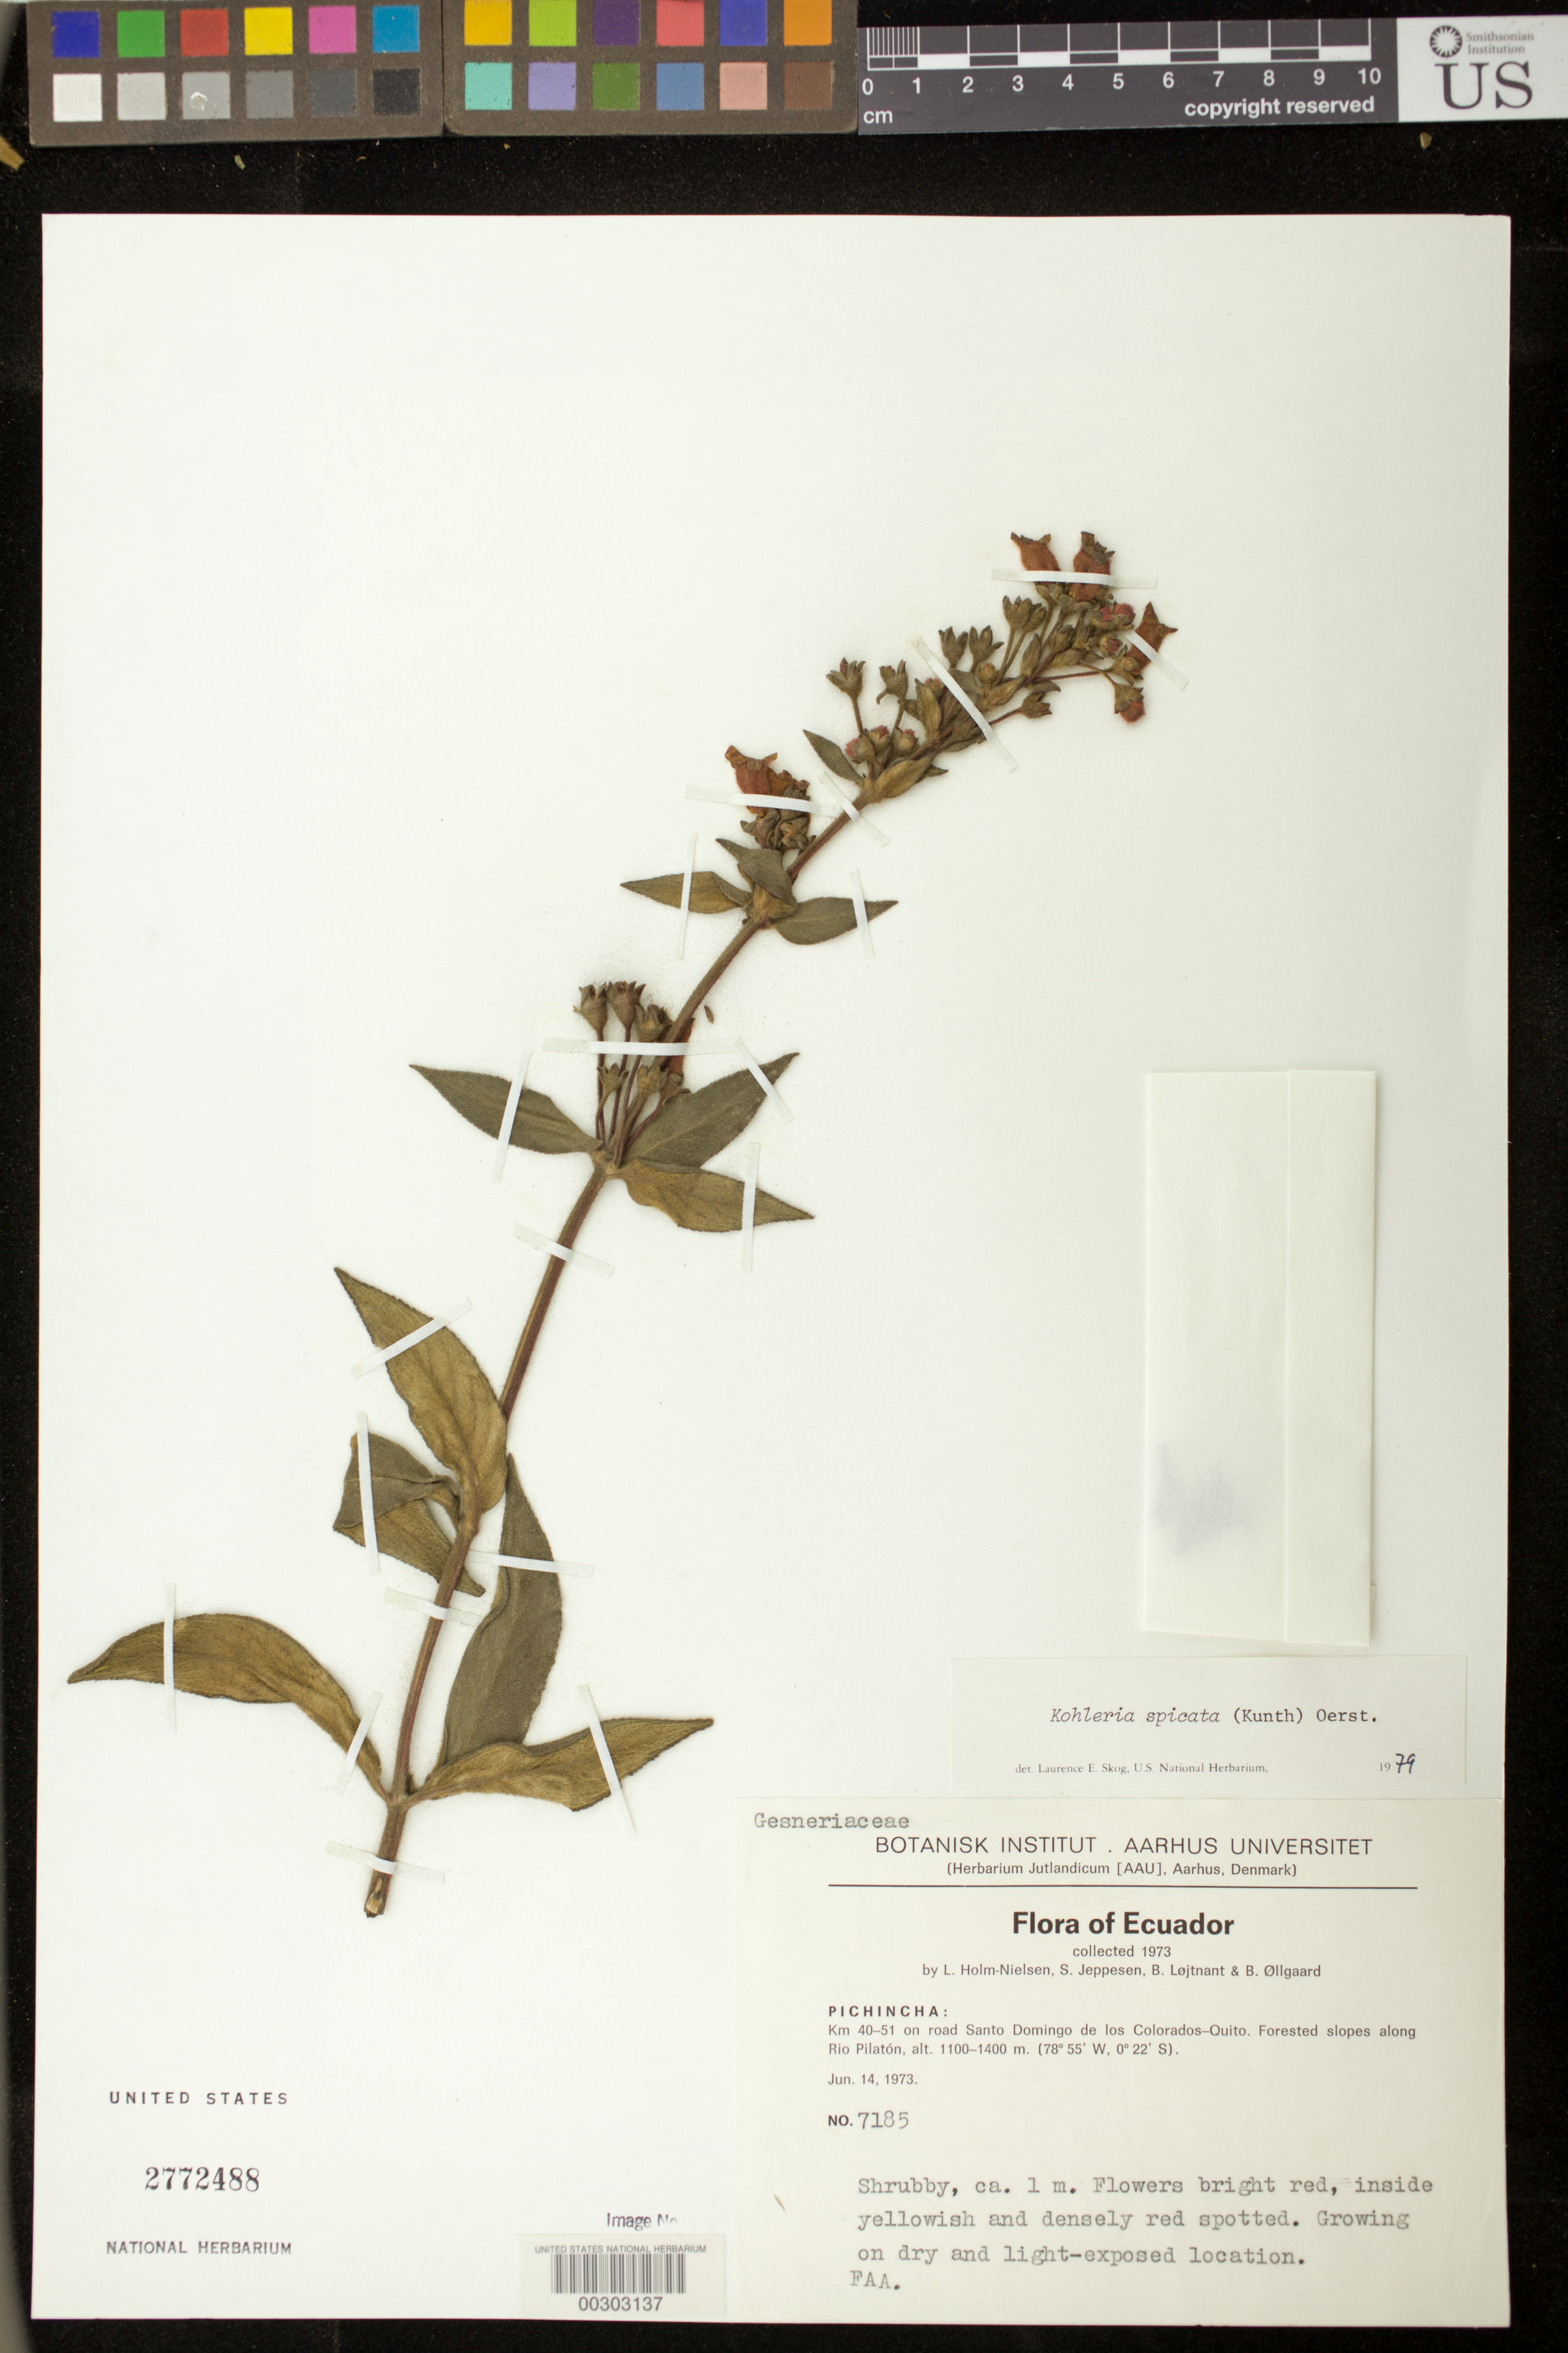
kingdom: Plantae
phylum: Tracheophyta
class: Magnoliopsida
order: Lamiales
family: Gesneriaceae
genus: Kohleria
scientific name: Kohleria spicata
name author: (Kunth) Oerst.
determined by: Skog, Laurence E.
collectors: L. B. Holm-Nielsen, S. Jeppesen, B. Löjtnant & B. Øllgaard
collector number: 7185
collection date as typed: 14 Jun 1973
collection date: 1973-06-14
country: Ecuador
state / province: Pichincha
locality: Km 40-51 on road Santo Domingo de los Colorados - Quito, along Río Pilatón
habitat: Forested slopes along river; growing on dry and light-exposed location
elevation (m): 1100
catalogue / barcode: US 2772488